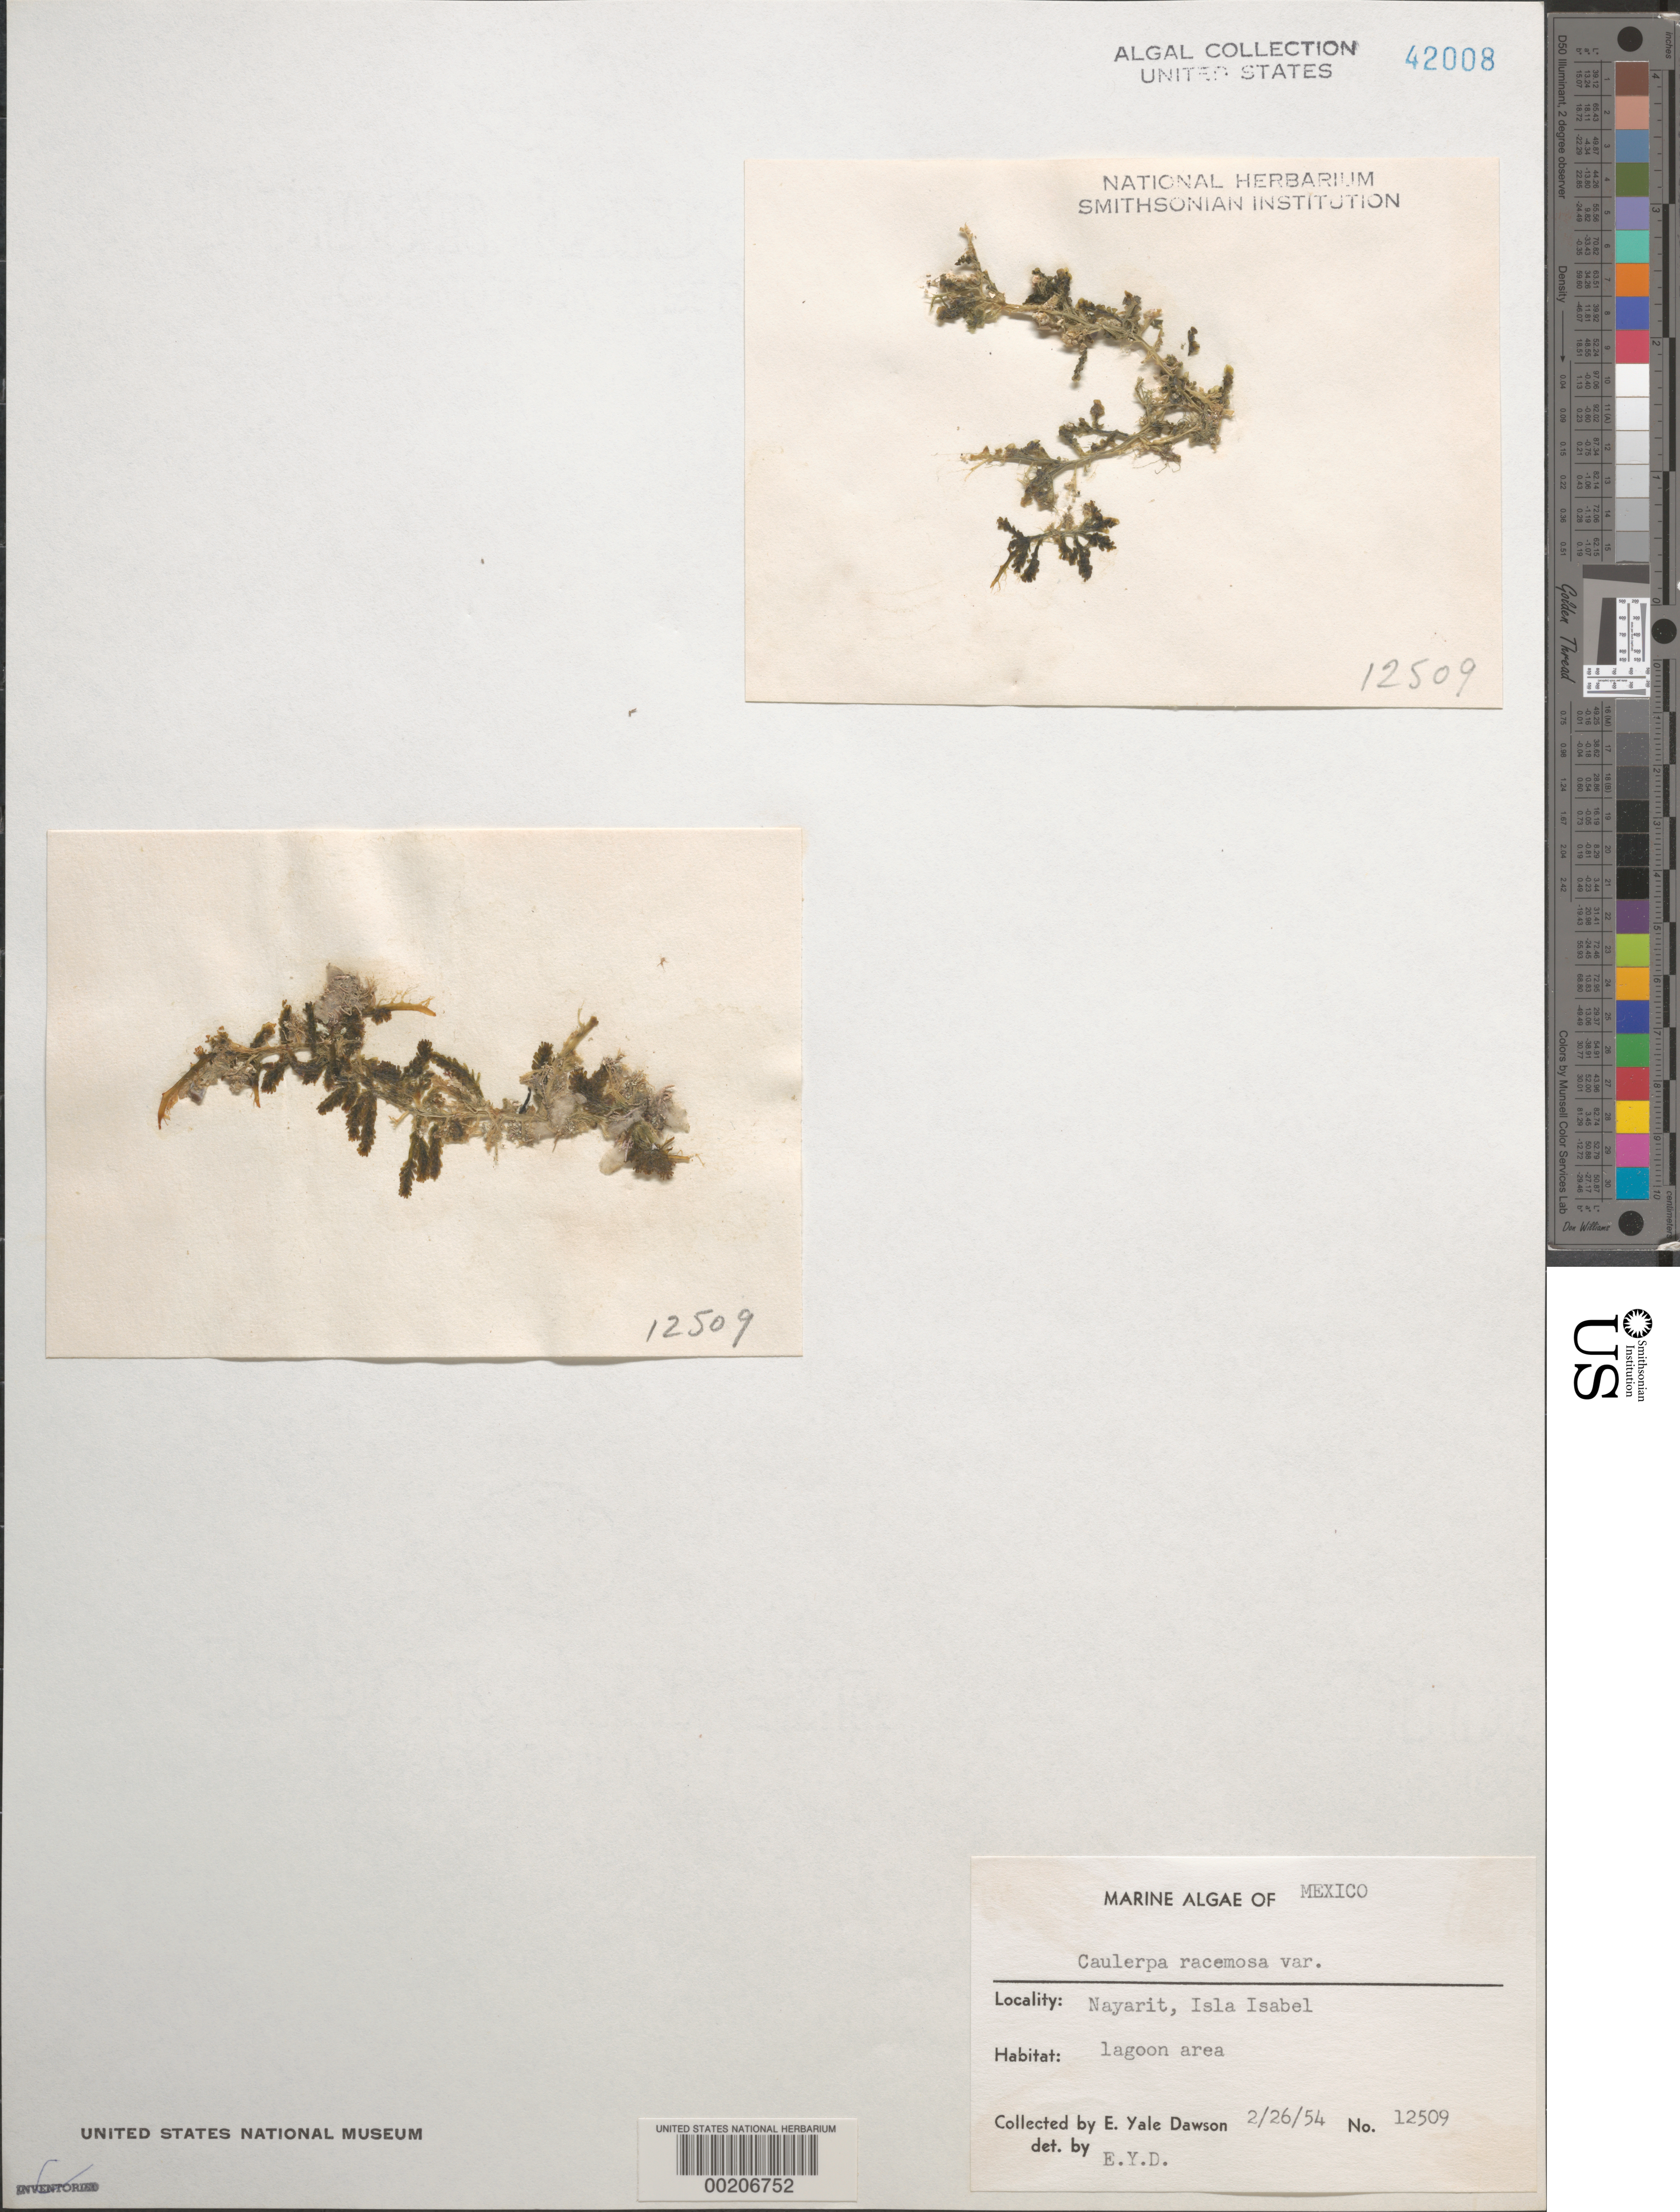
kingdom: Plantae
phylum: Chlorophyta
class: Ulvophyceae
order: Bryopsidales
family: Caulerpaceae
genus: Caulerpa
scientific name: Caulerpa racemosa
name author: (Forssk.) J. Agardh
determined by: Dawson, E. Y.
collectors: E. Y. Dawson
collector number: EYD 12509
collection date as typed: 26 Feb 1954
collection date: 1954-02-26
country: Mexico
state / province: Nayarit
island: Isla Isabela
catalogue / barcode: US 42008